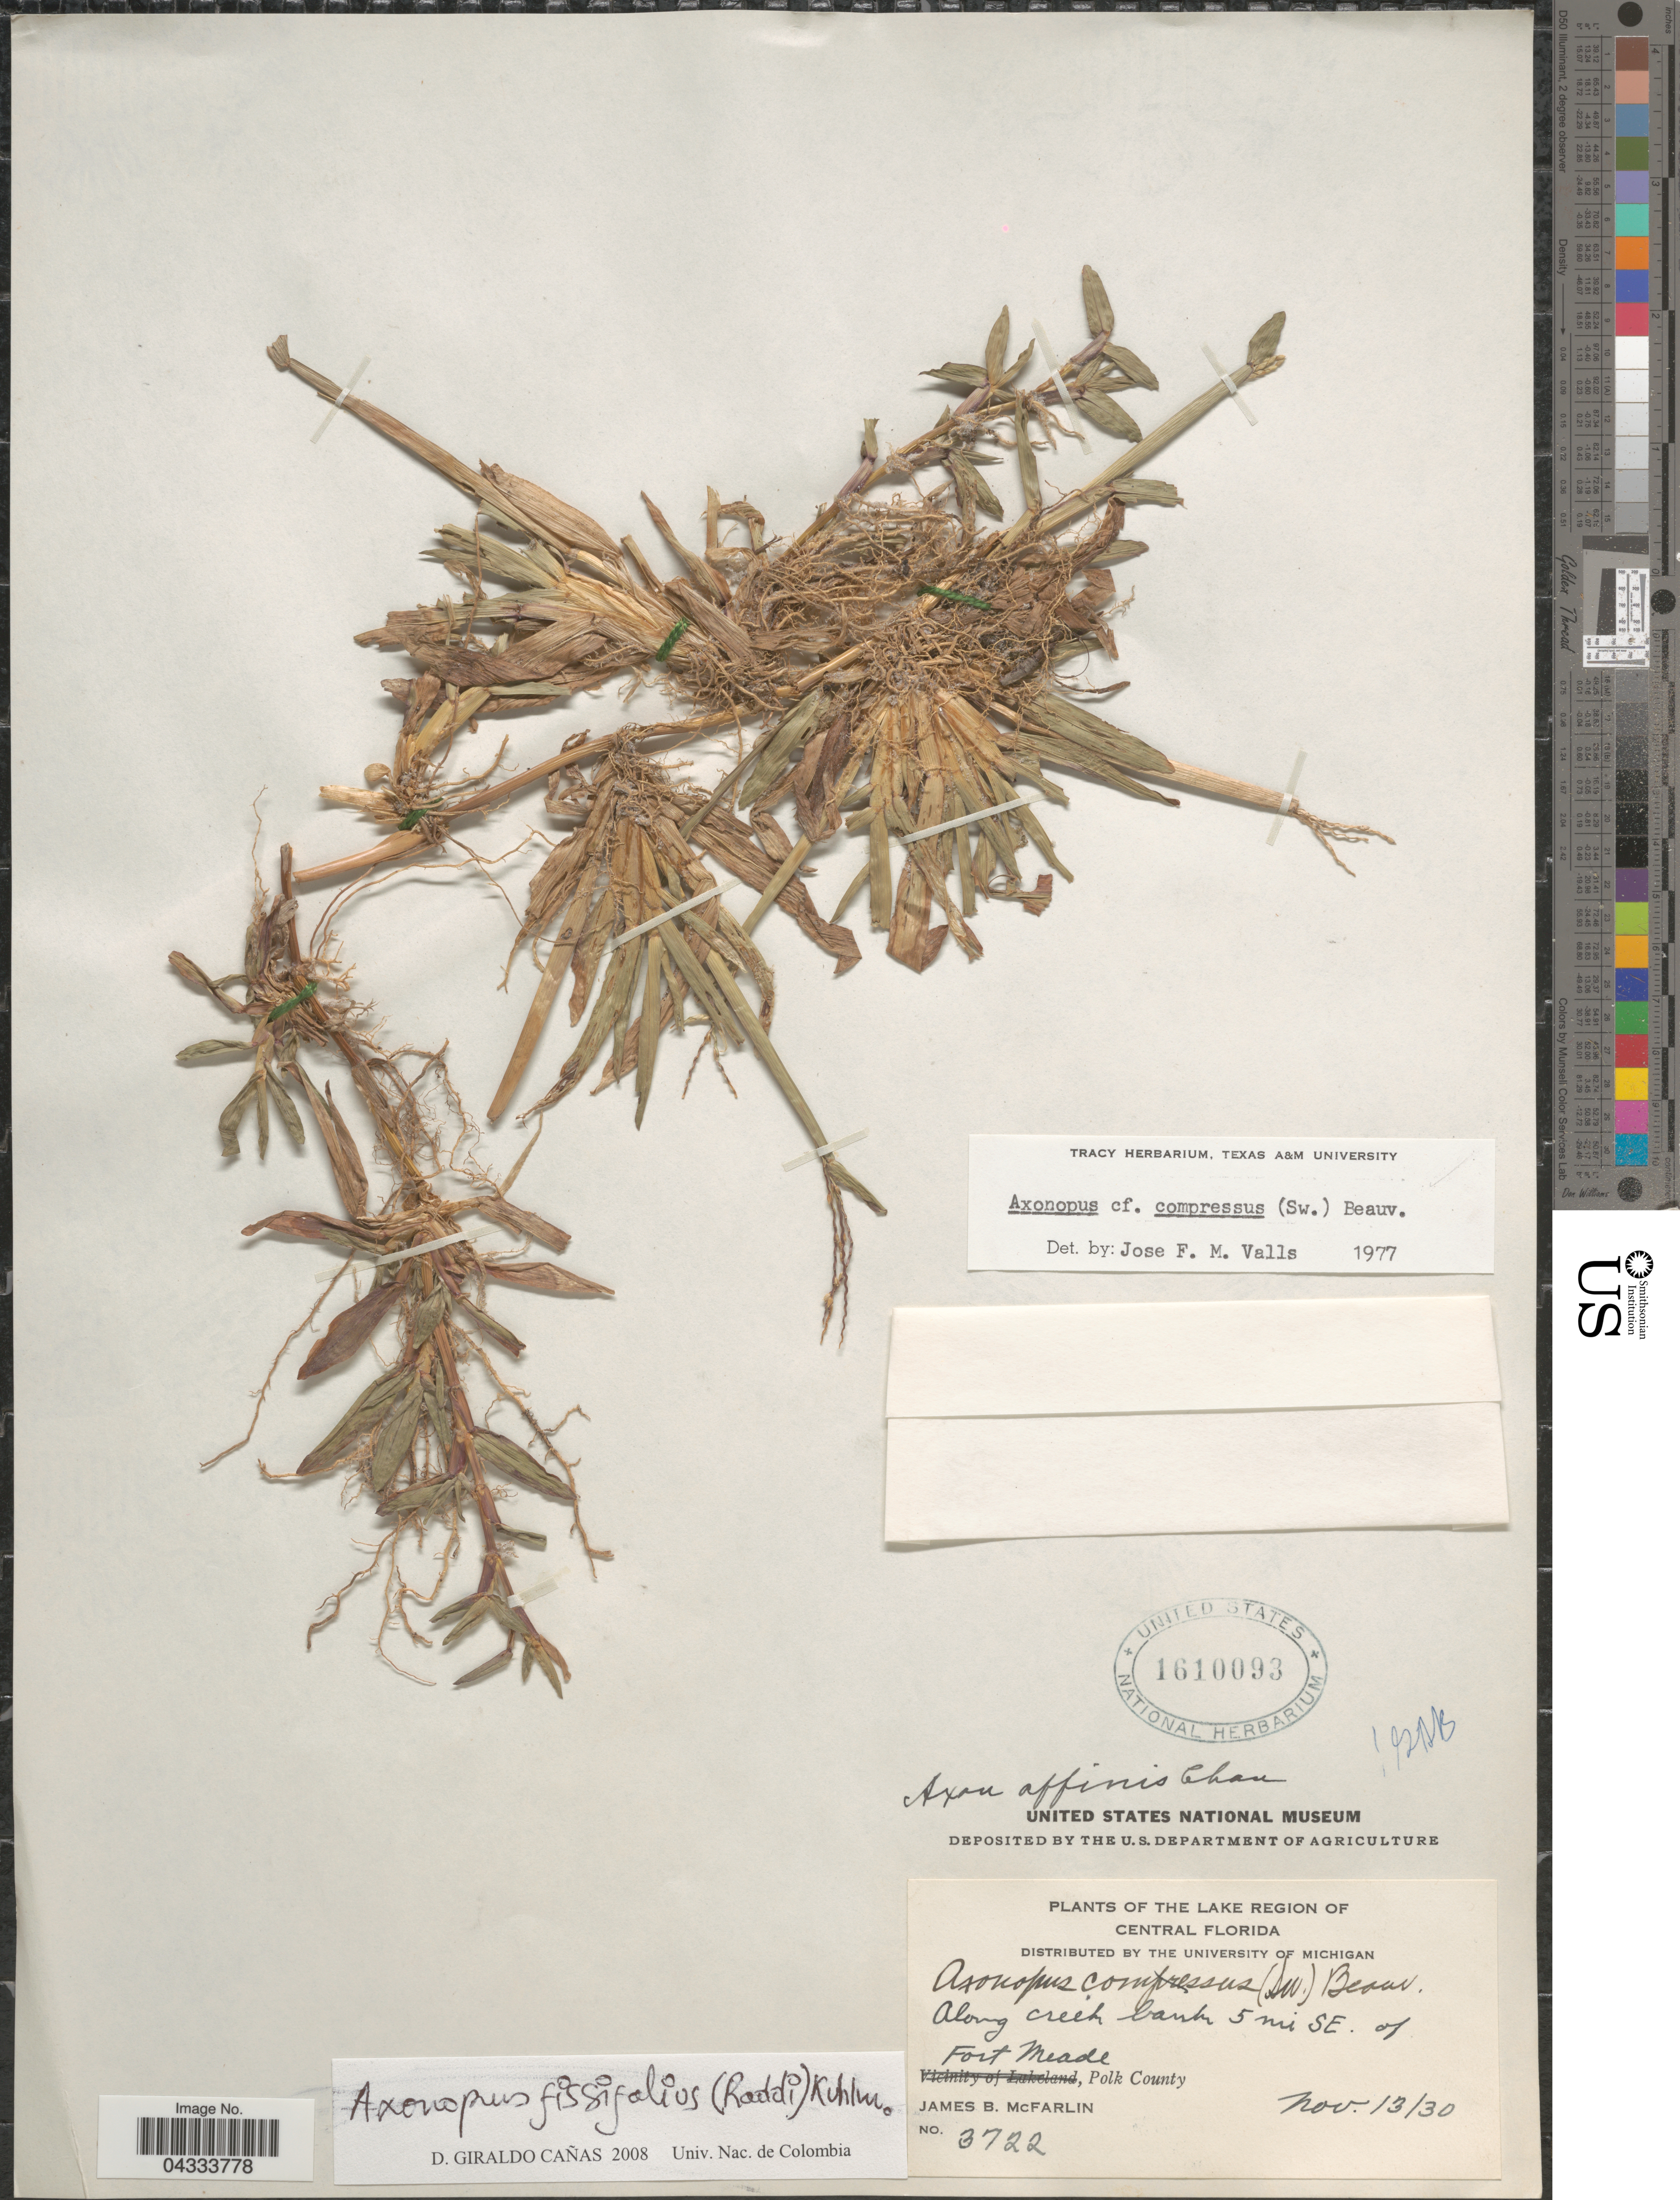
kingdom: Plantae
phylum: Tracheophyta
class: Liliopsida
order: Poales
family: Poaceae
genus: Axonopus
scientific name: Axonopus fissifolius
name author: (Raddi) Kuhlm.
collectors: J. McFarlin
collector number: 3722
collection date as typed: Transcribed d/m/y: 13/11/30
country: United States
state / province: Florida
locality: The Lake Region of Central Florida. Along creek banks 5 mi SE. of Fort Meade, Polk County.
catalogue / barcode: US 1610093